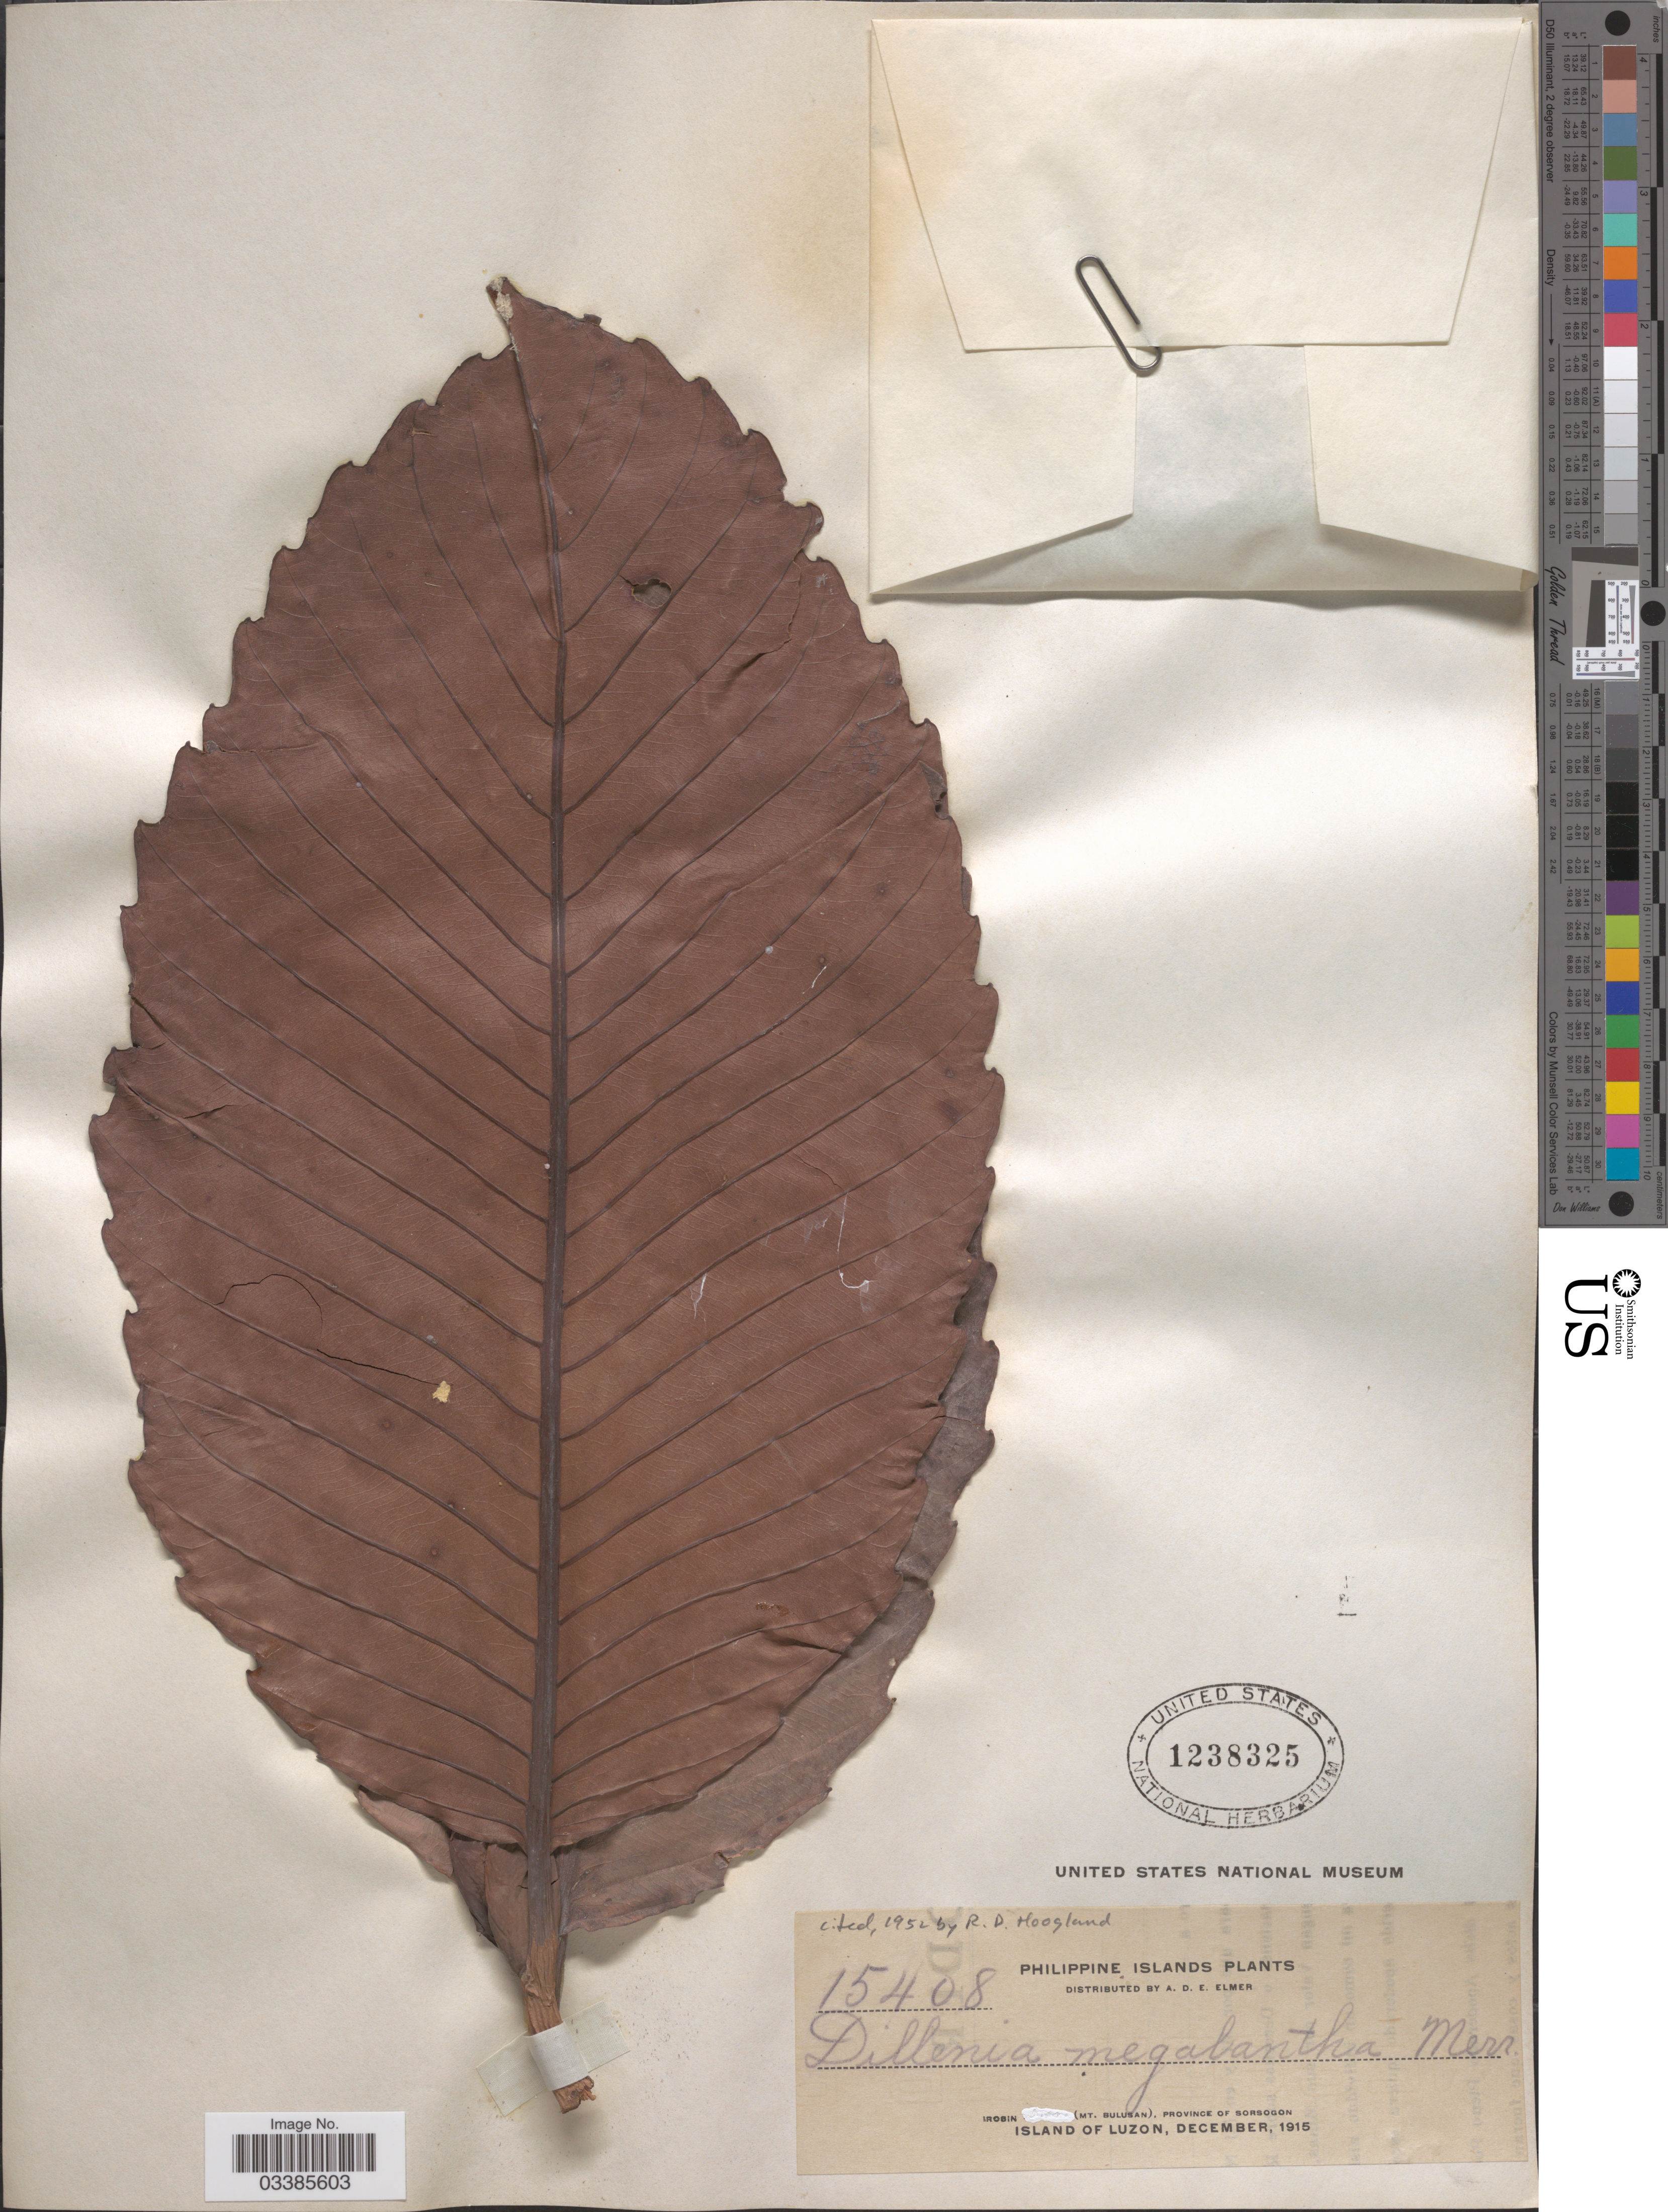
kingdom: Plantae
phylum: Tracheophyta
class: Magnoliopsida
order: Dilleniales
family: Dilleniaceae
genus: Dillenia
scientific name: Dillenia megalantha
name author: Merr.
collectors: A. D. E. Elmer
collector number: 15408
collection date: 1915-12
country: Philippines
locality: Irosin (Mt. Bulusan), Province of Sorsogon. Island of Luzon.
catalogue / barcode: US 1238325